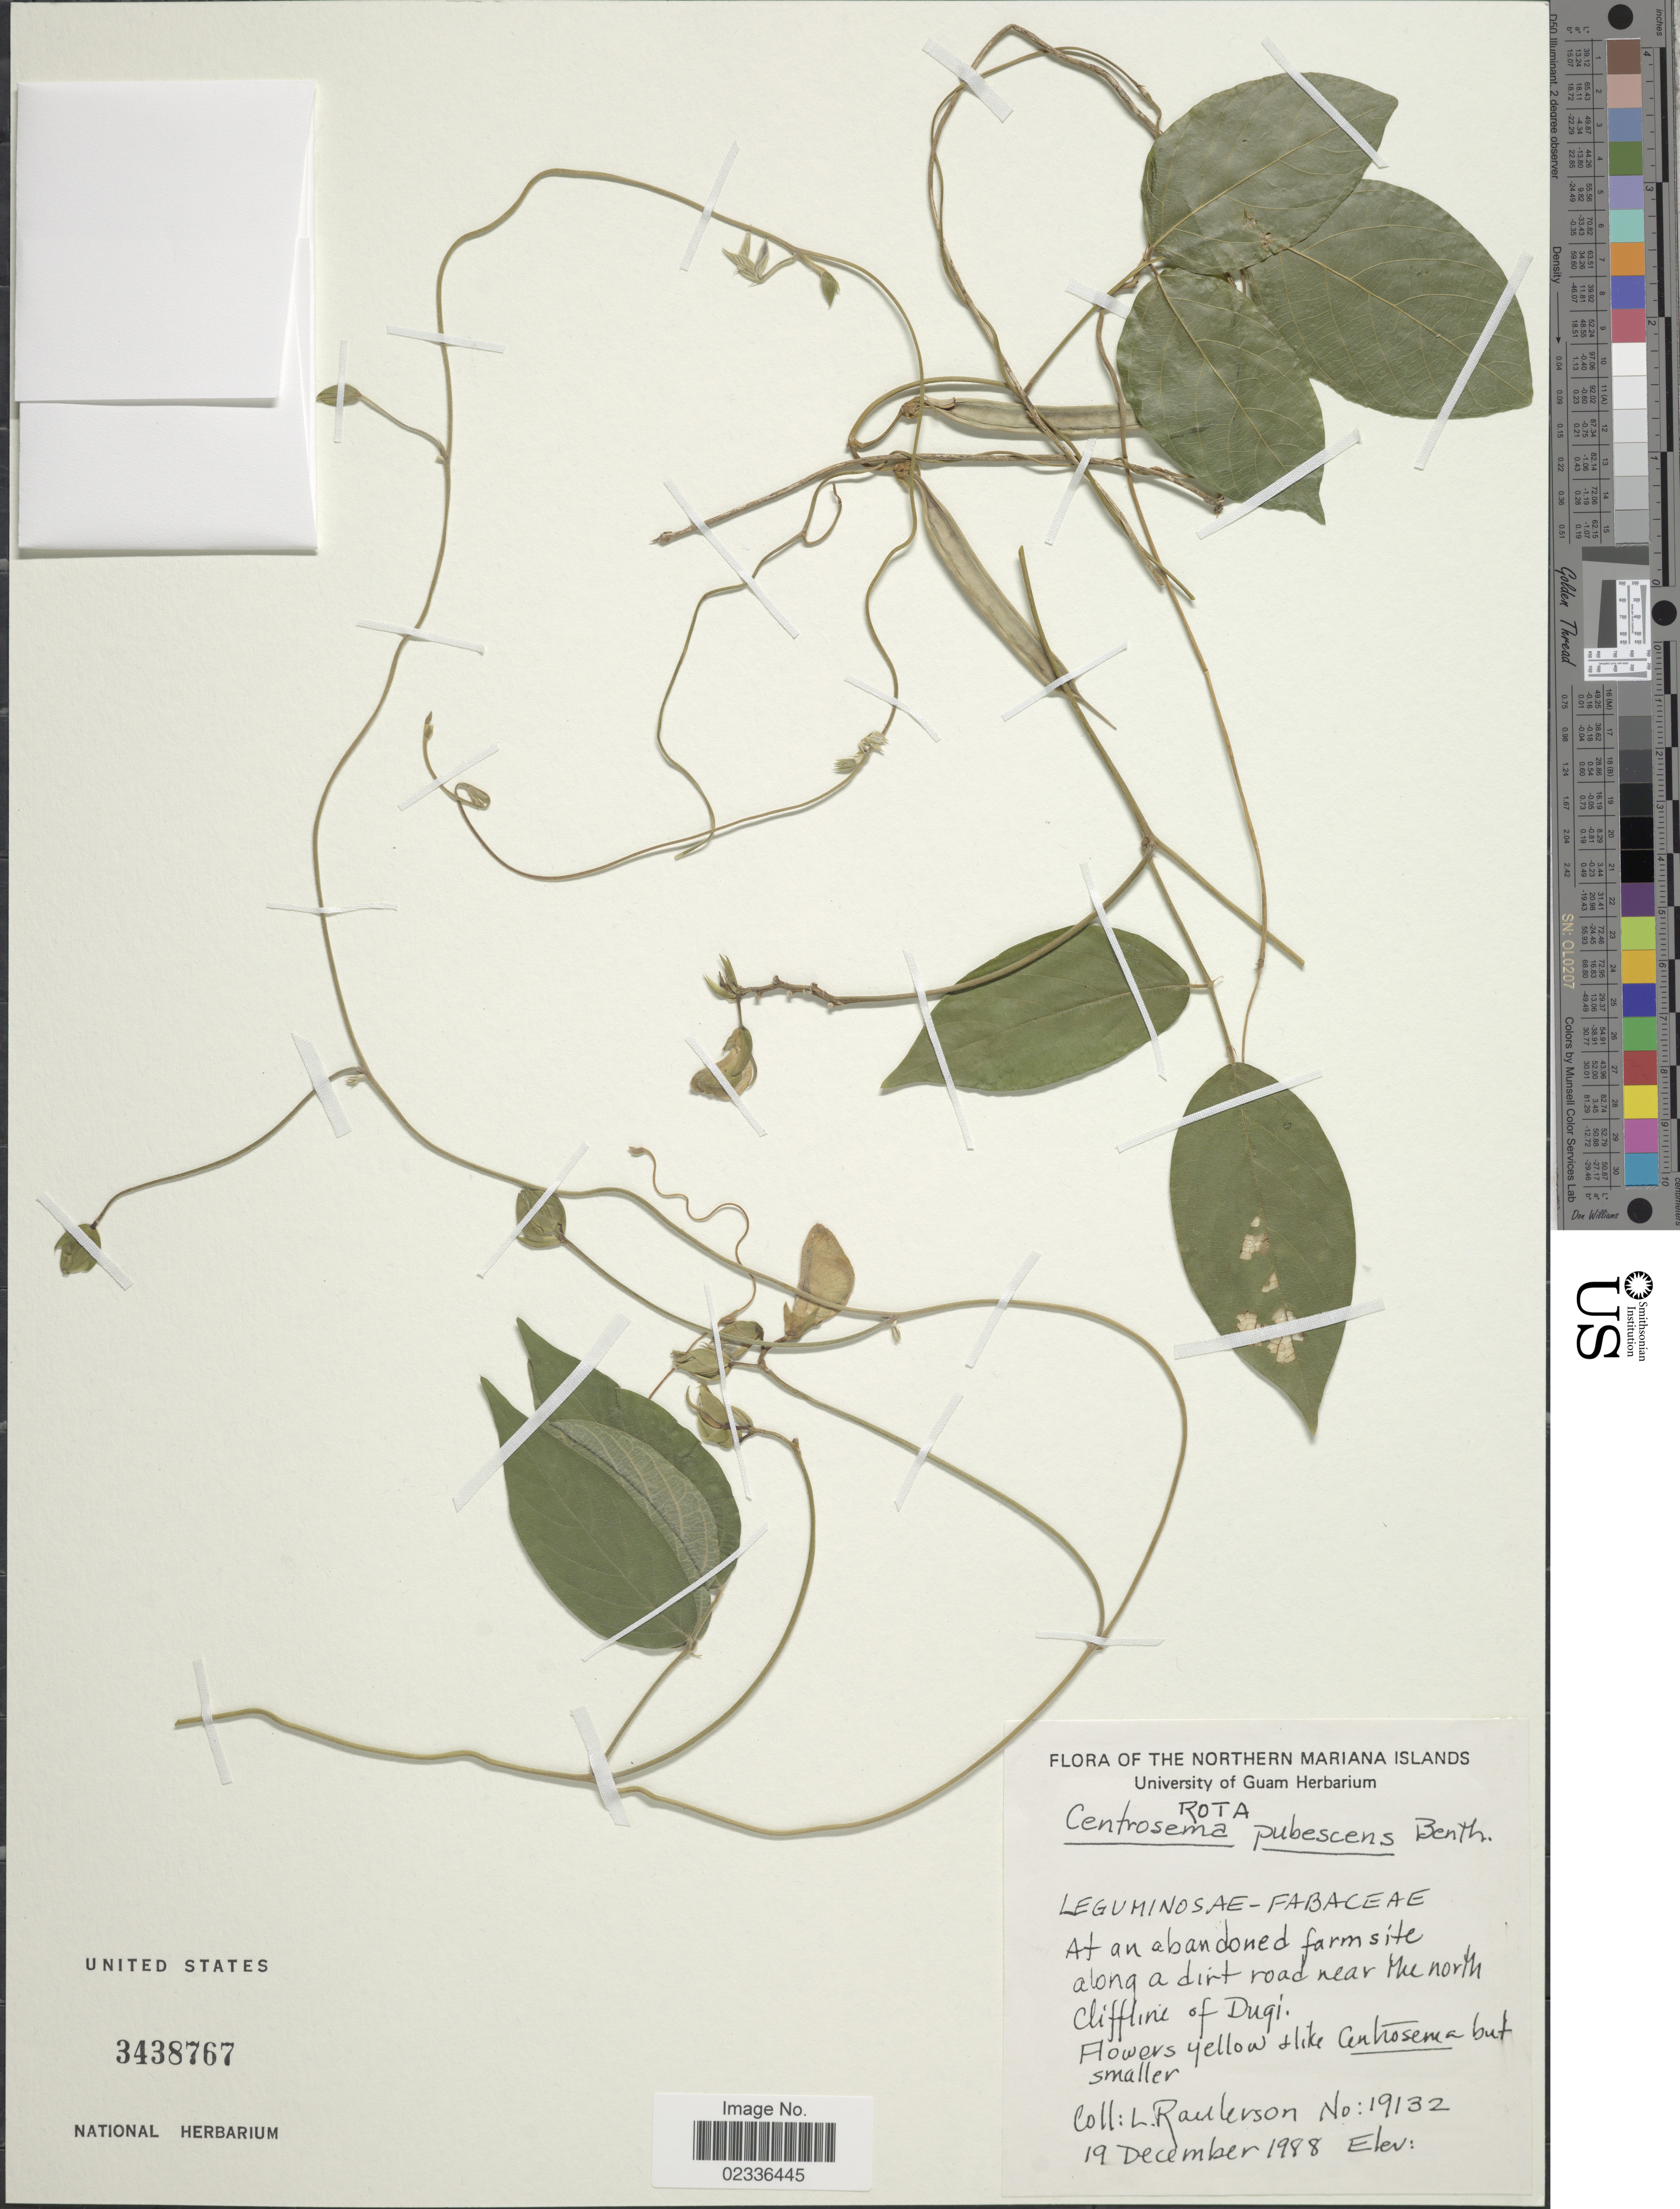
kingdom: Plantae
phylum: Tracheophyta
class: Magnoliopsida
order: Fabales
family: Fabaceae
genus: Centrosema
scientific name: Centrosema pubescens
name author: Benth.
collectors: L. Raulerson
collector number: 19132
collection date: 1998-12-19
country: Northern Mariana Islands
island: Rota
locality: Rota, at an abandoned farmiste along a dirt road near the north Cliffline of Dugi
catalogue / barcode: US 3438767